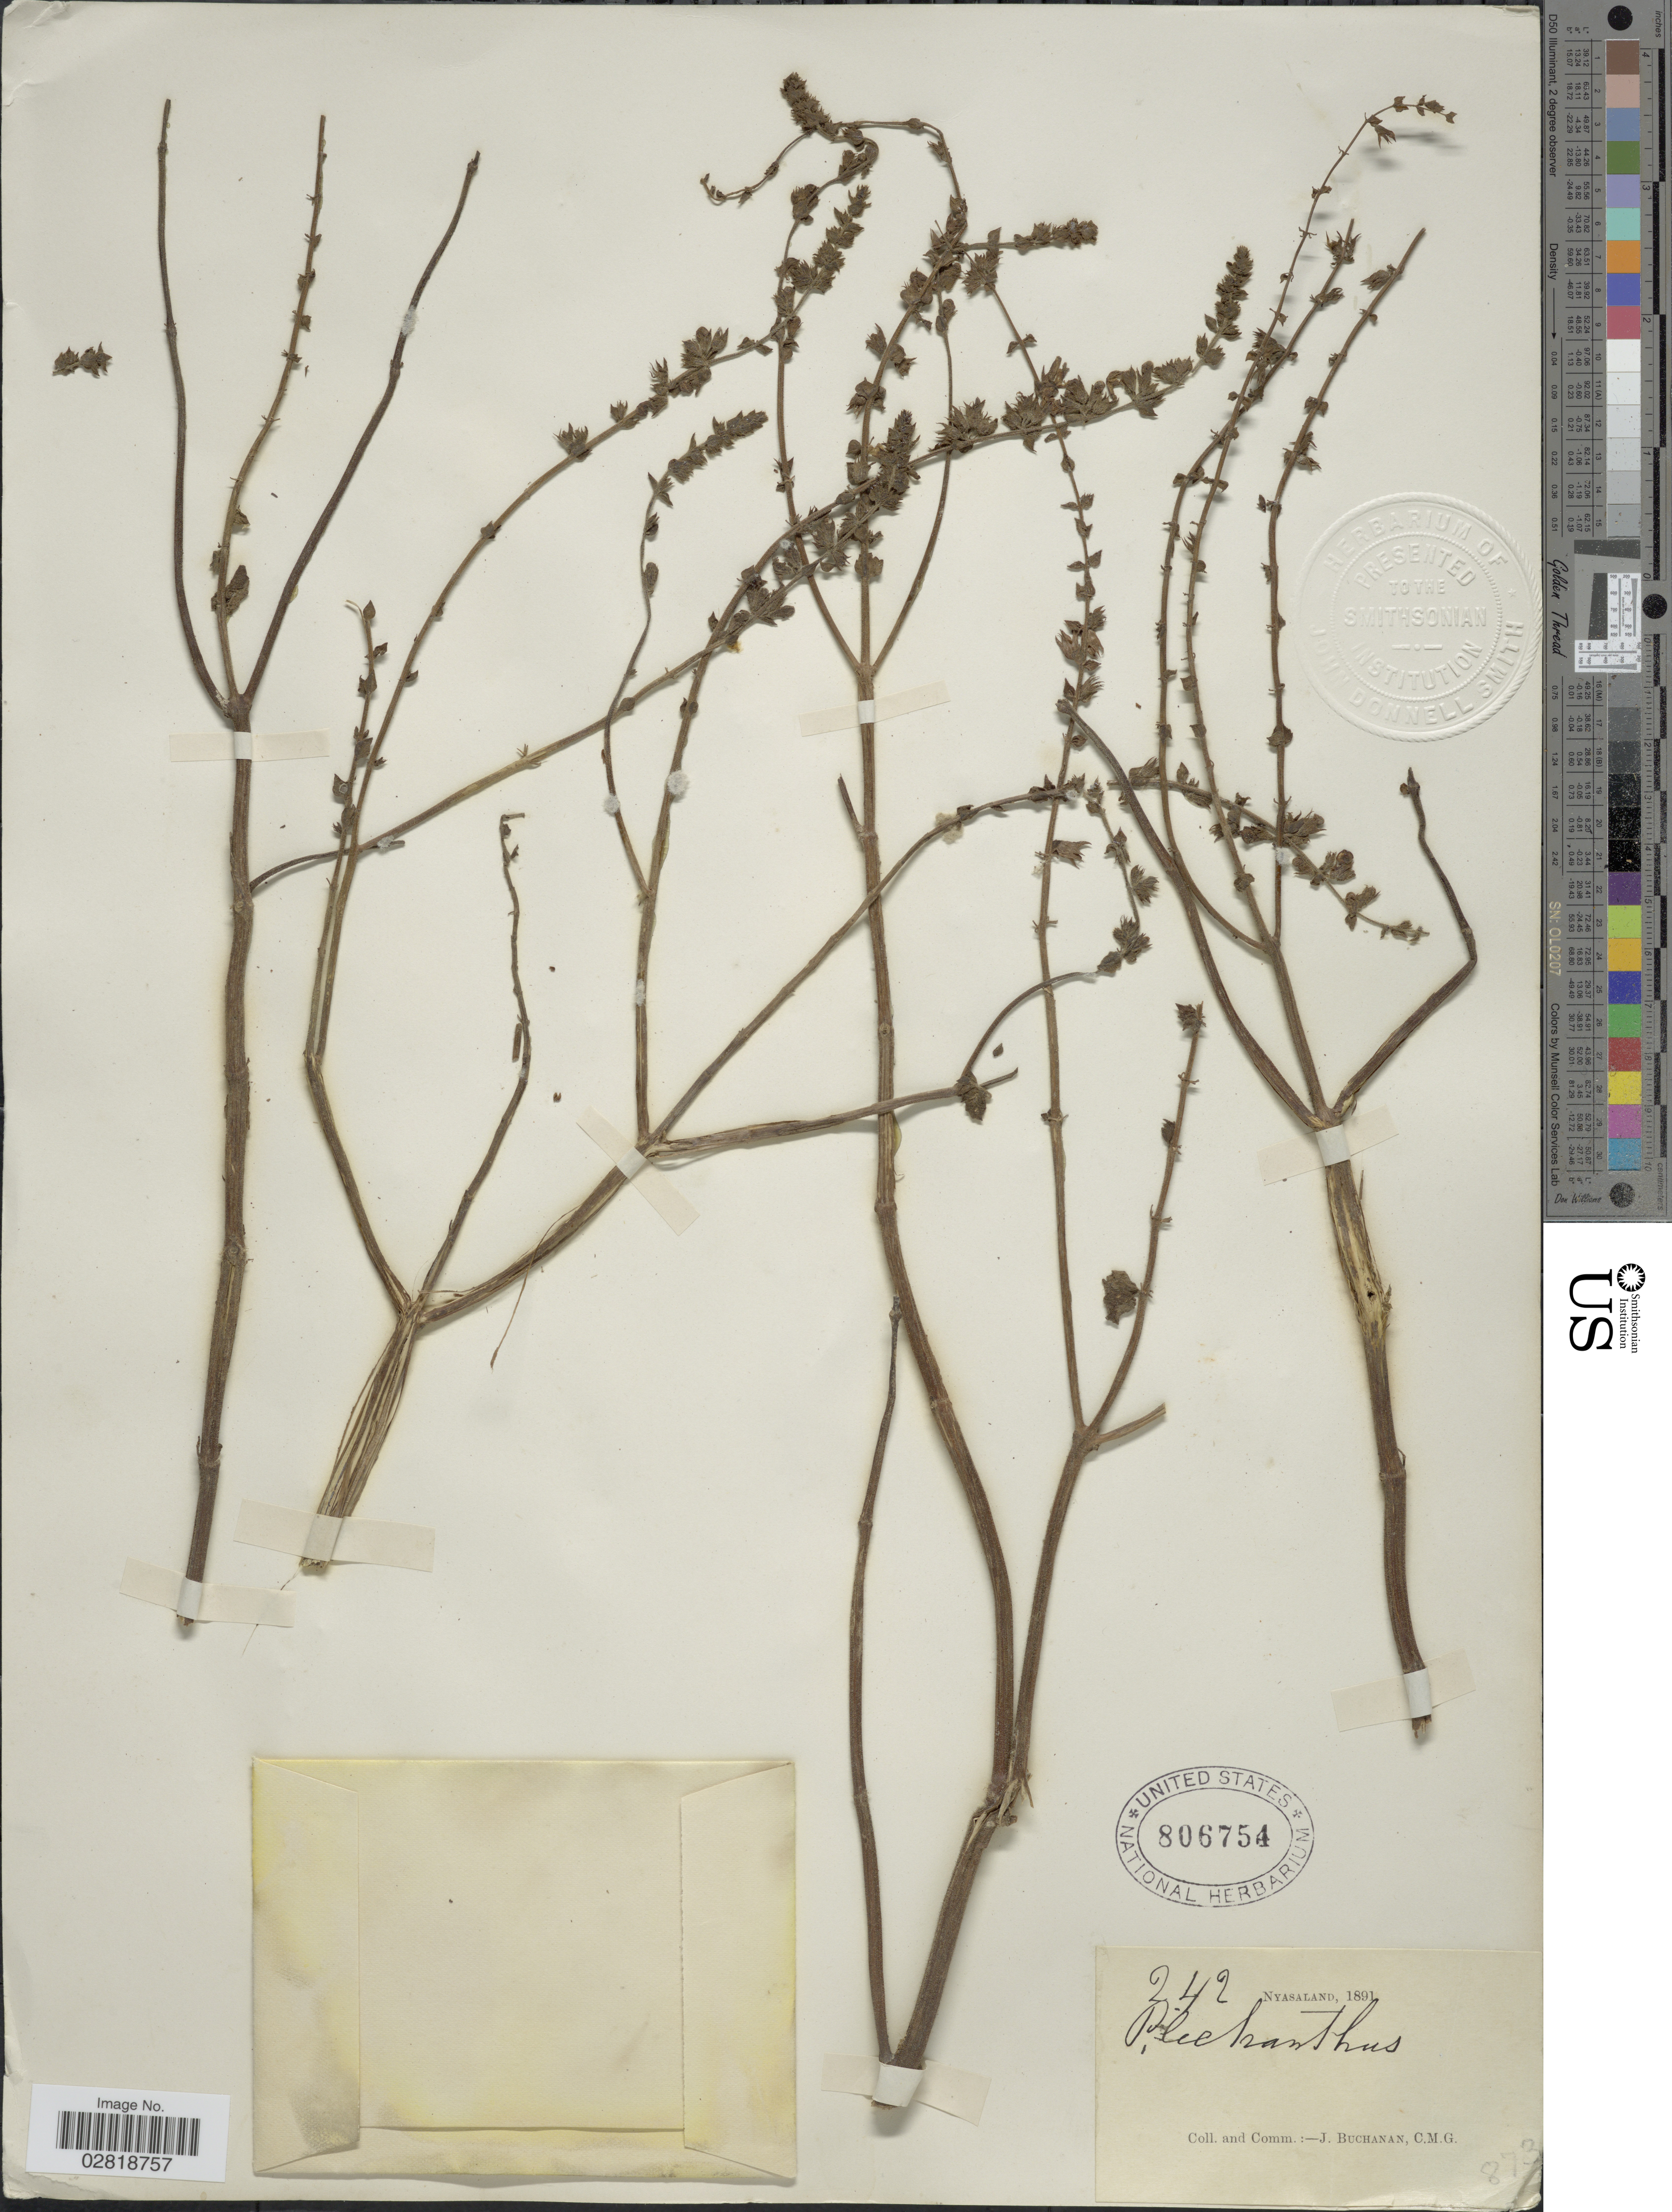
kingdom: Plantae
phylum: Tracheophyta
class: Magnoliopsida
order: Lamiales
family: Lamiaceae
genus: Plectranthus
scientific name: Plectranthus sp.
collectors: J. Buchanan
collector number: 242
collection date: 1891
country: Malawi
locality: Nyasaland.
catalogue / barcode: US 806754